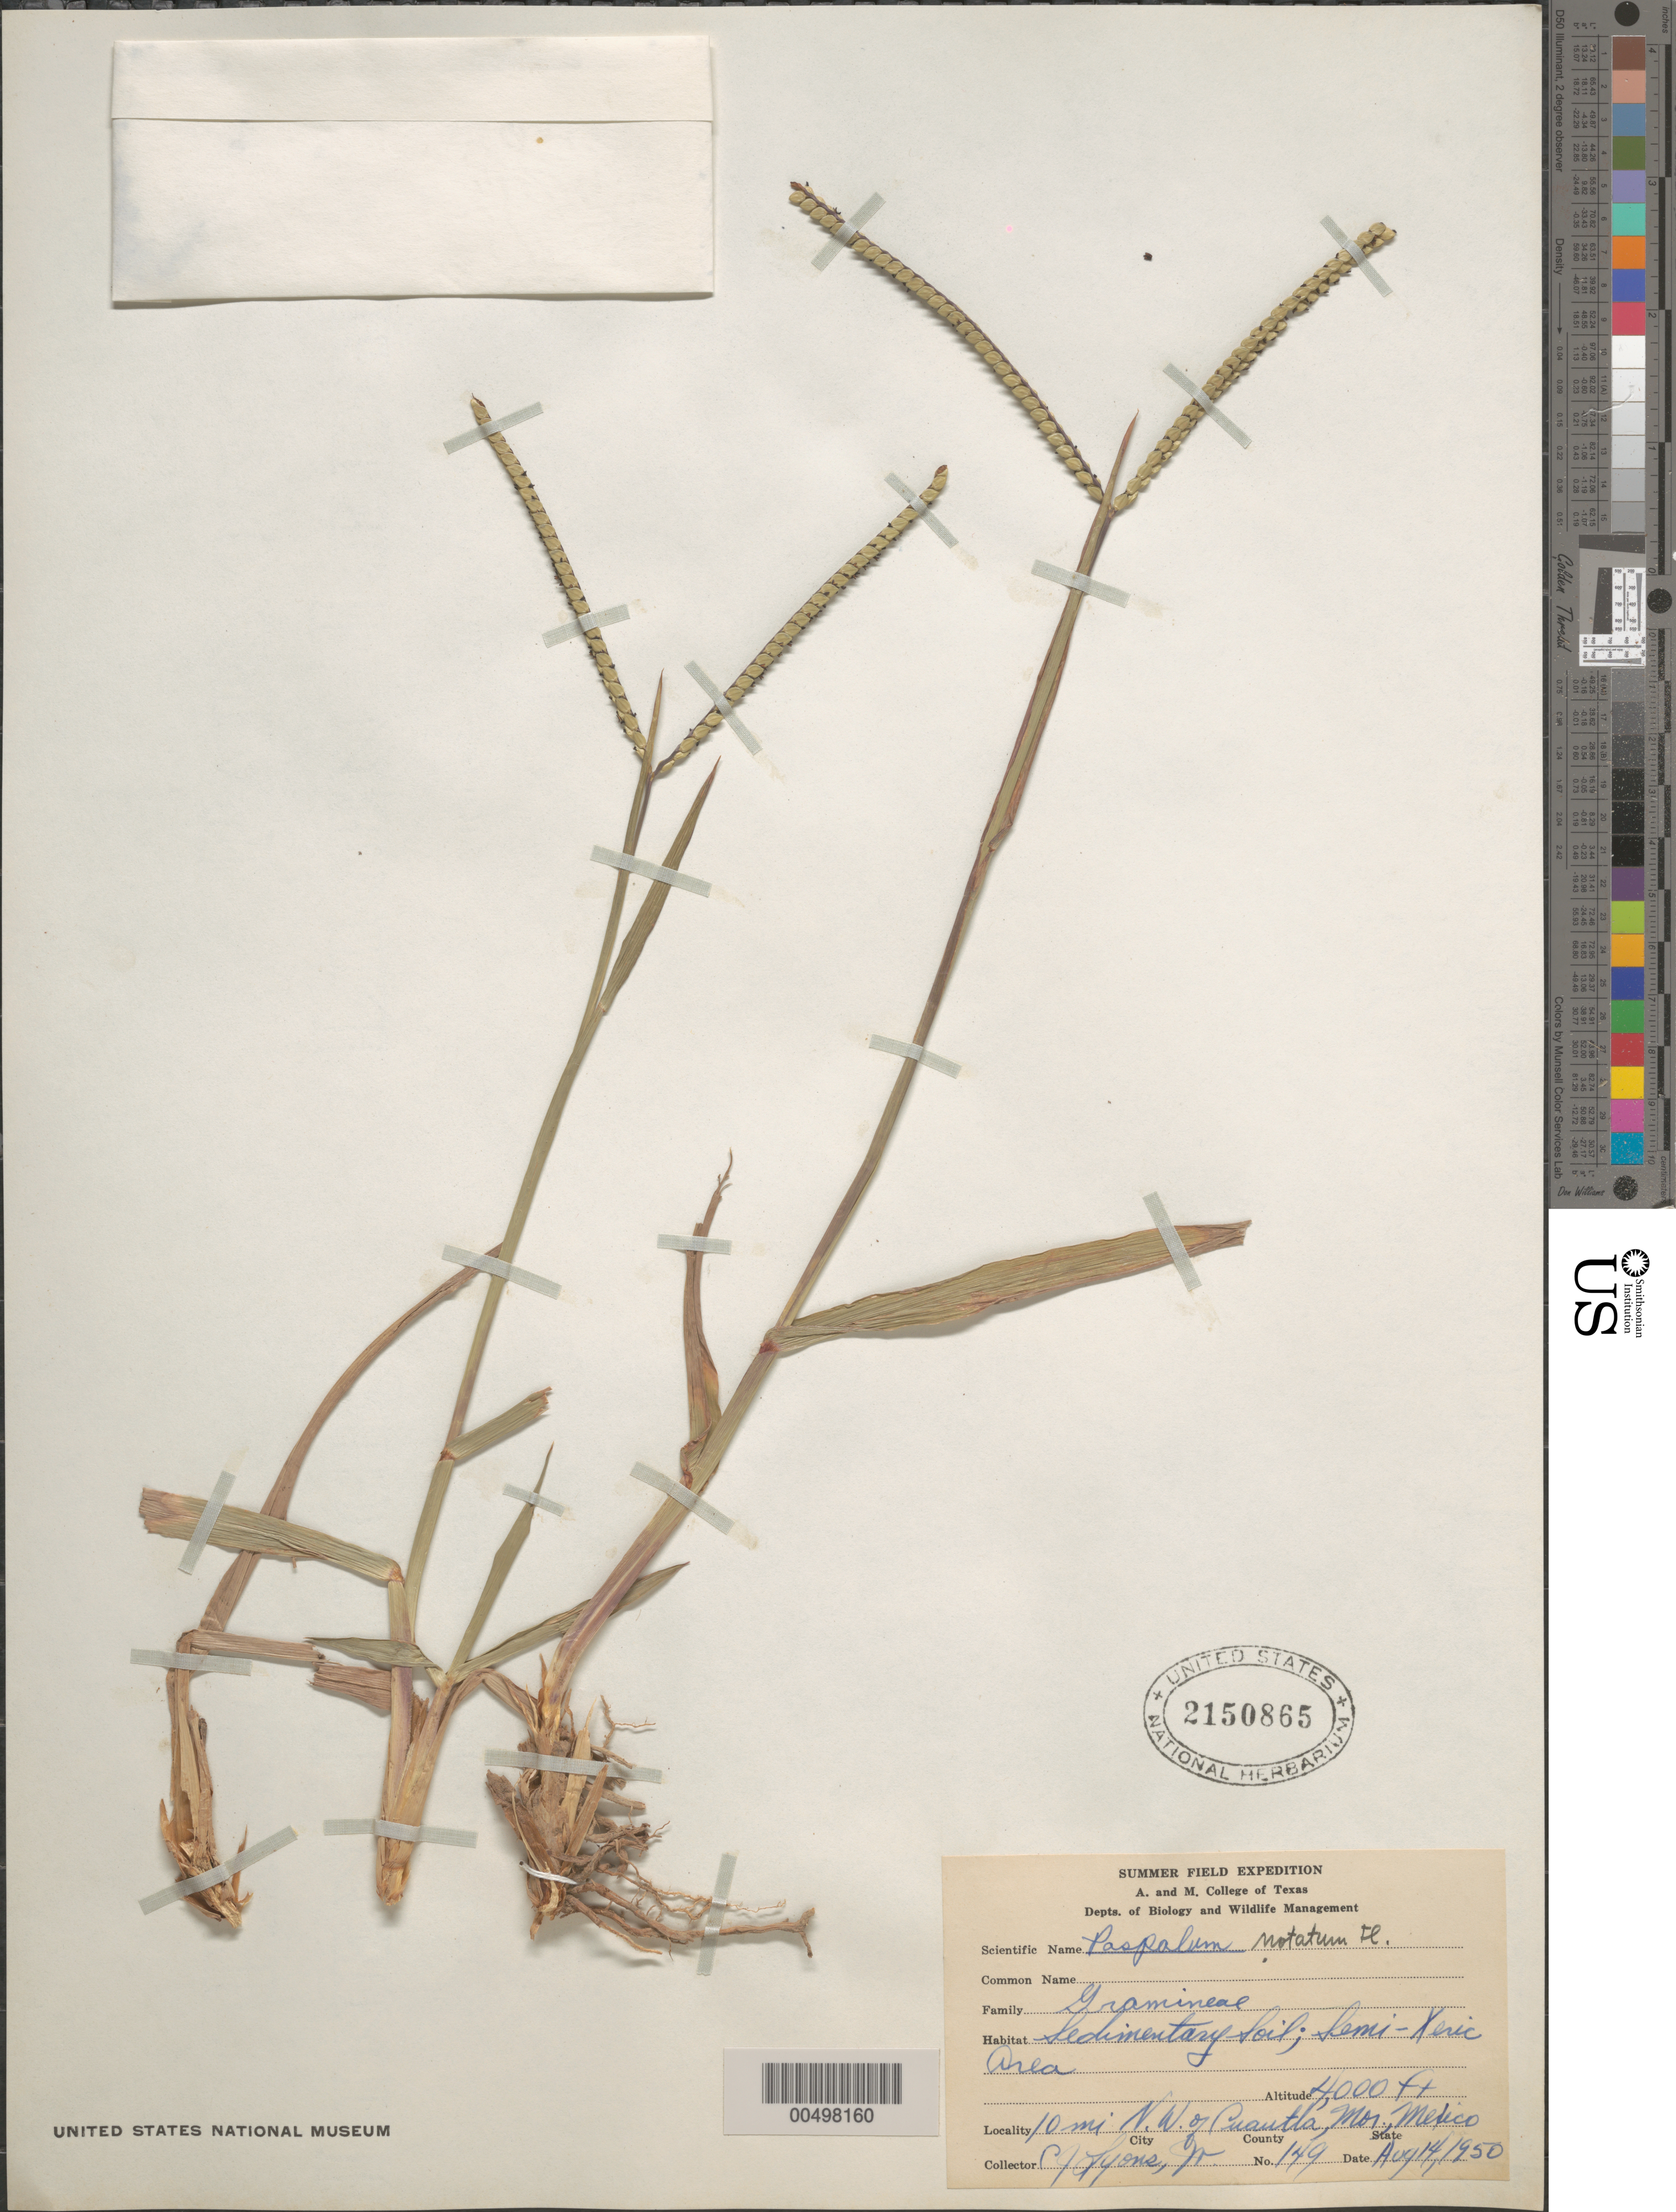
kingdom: Plantae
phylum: Tracheophyta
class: Liliopsida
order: Poales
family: Poaceae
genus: Paspalum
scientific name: Paspalum notatum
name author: Flüggé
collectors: C. Lyons Jr.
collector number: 149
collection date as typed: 14 Aug 1950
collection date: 1950-08-14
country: Mexico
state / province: Morelos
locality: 10 mi NW of Cuautla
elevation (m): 1219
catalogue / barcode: US 2150865